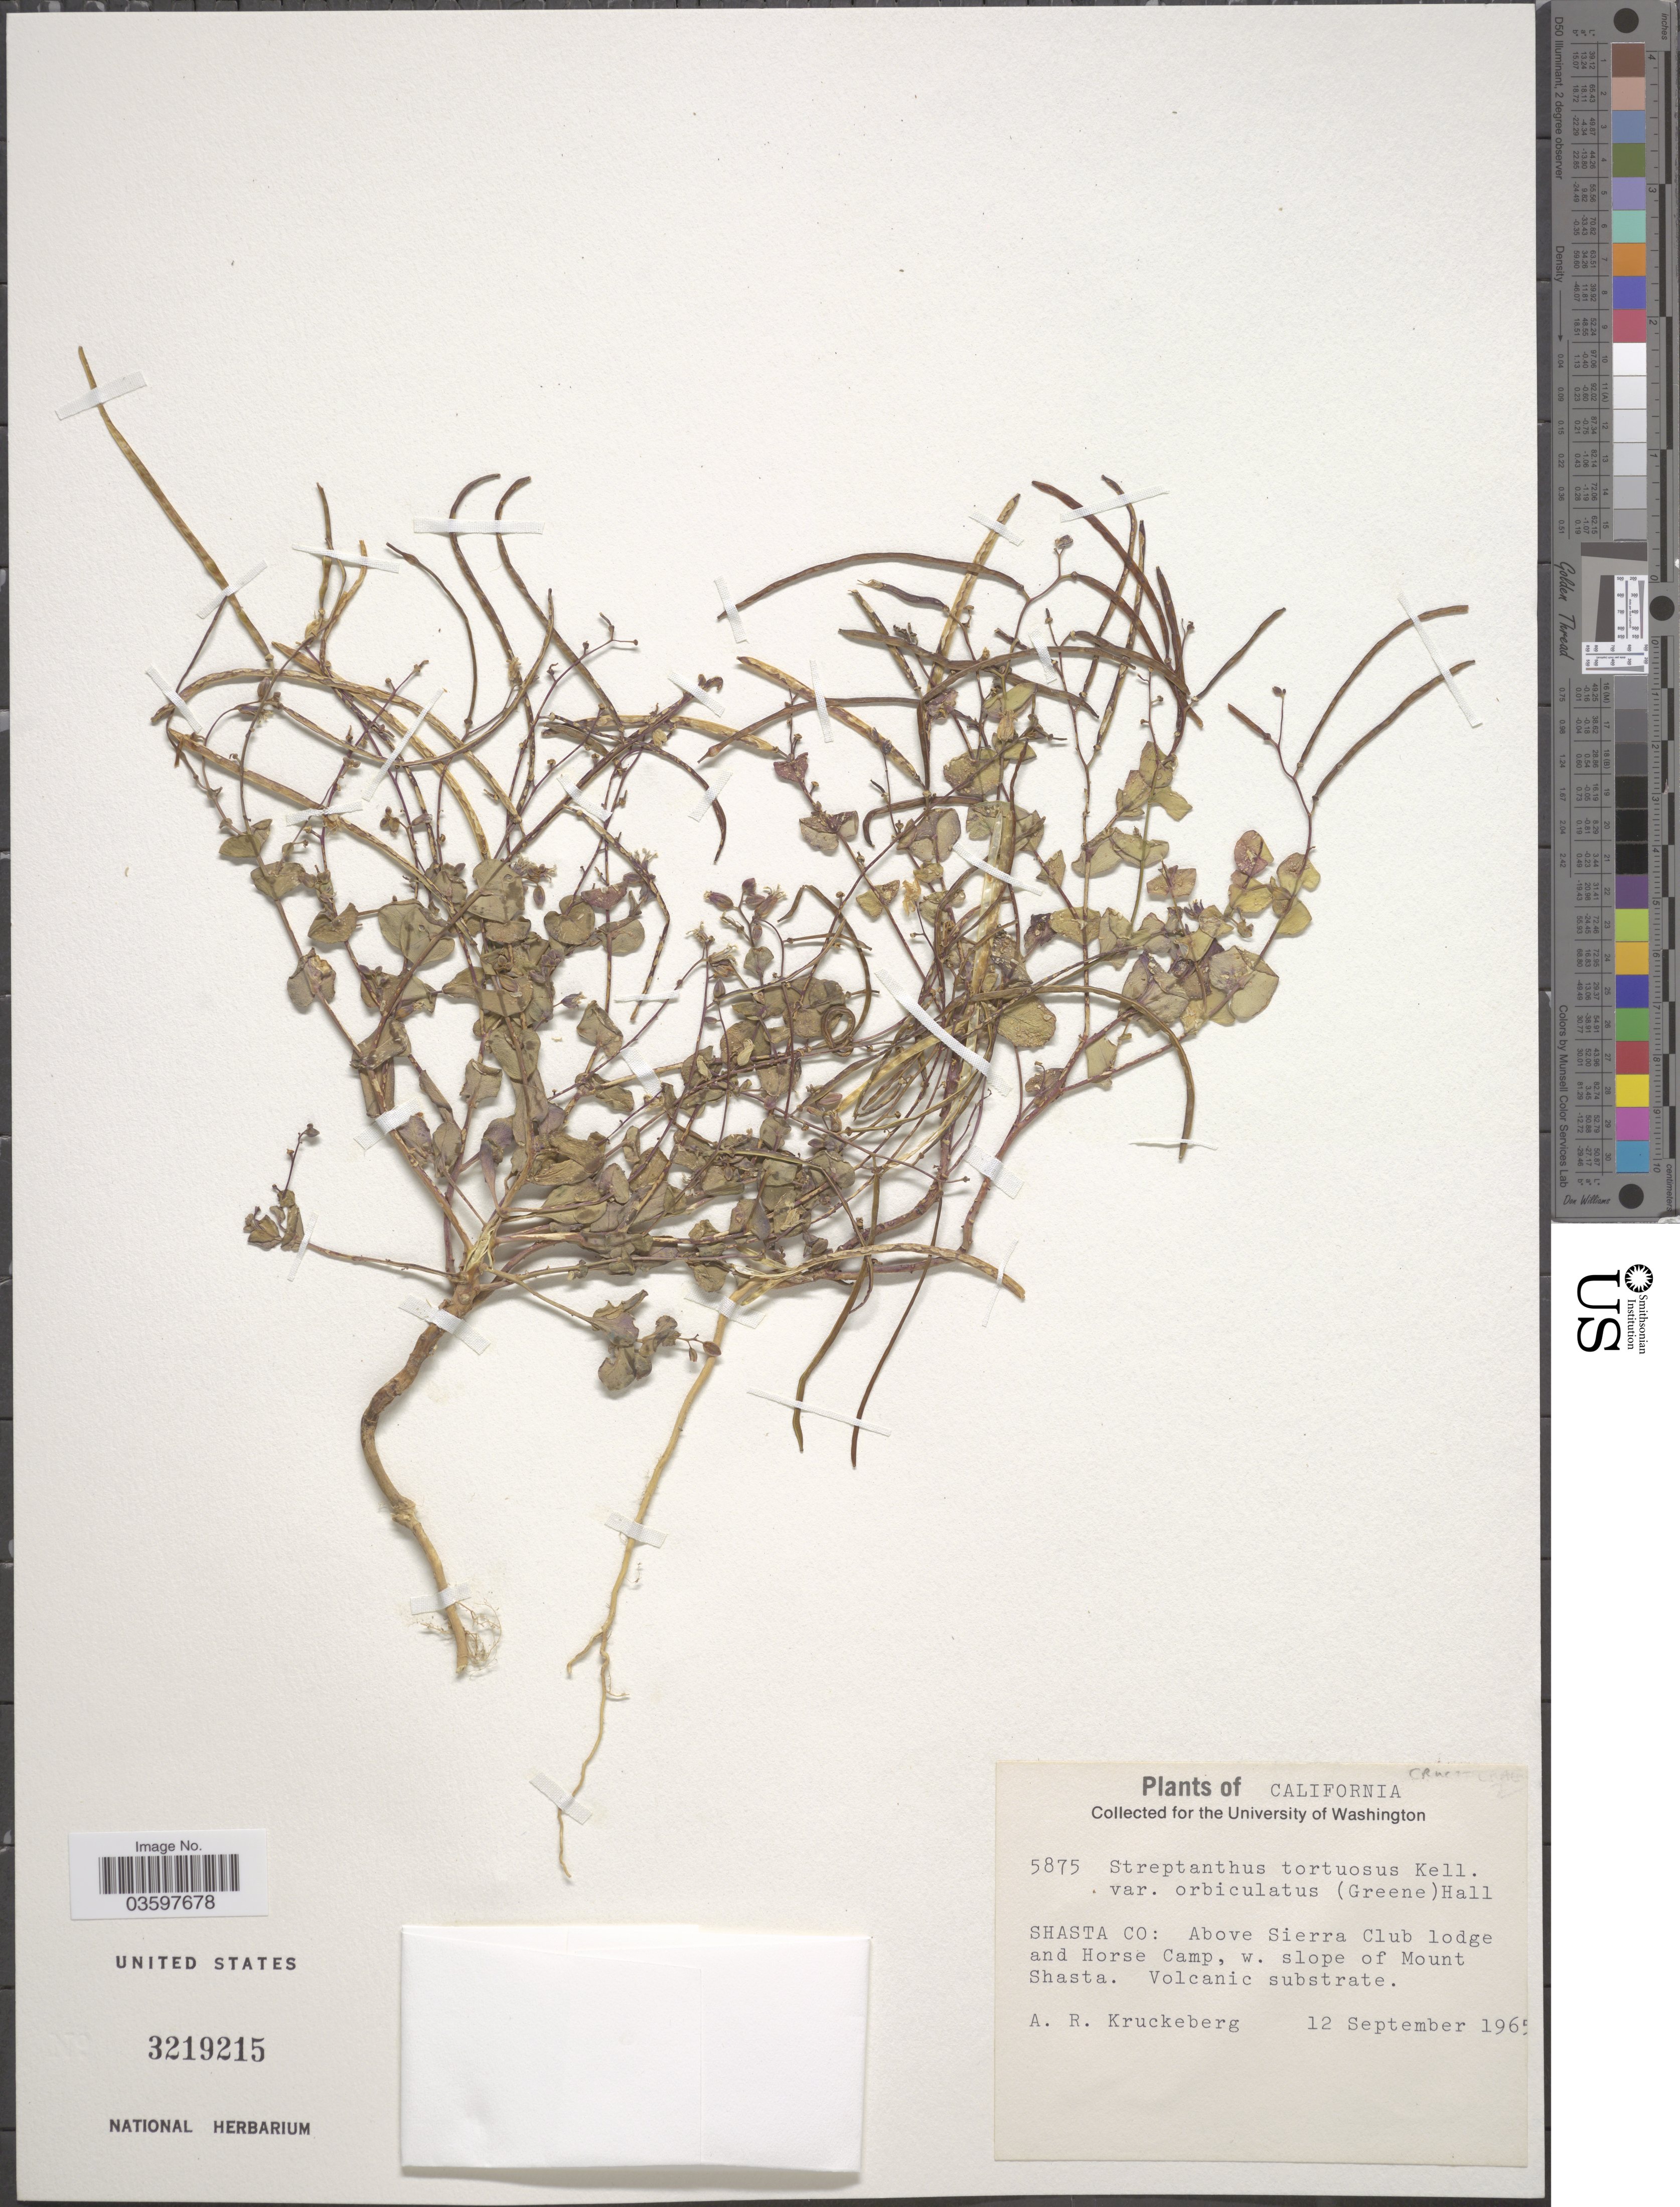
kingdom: Plantae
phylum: Tracheophyta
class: Magnoliopsida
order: Brassicales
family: Brassicaceae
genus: Streptanthus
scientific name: Streptanthus tortuosus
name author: Kellogg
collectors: A. Kruckeberg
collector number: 5875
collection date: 1965-09-12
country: United States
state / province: California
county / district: Shasta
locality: Shasta Co: Above Sierra Club lodge and Horse Camp, w. slope of Mount Shasta. Volcanic substrate.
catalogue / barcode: US 3219215